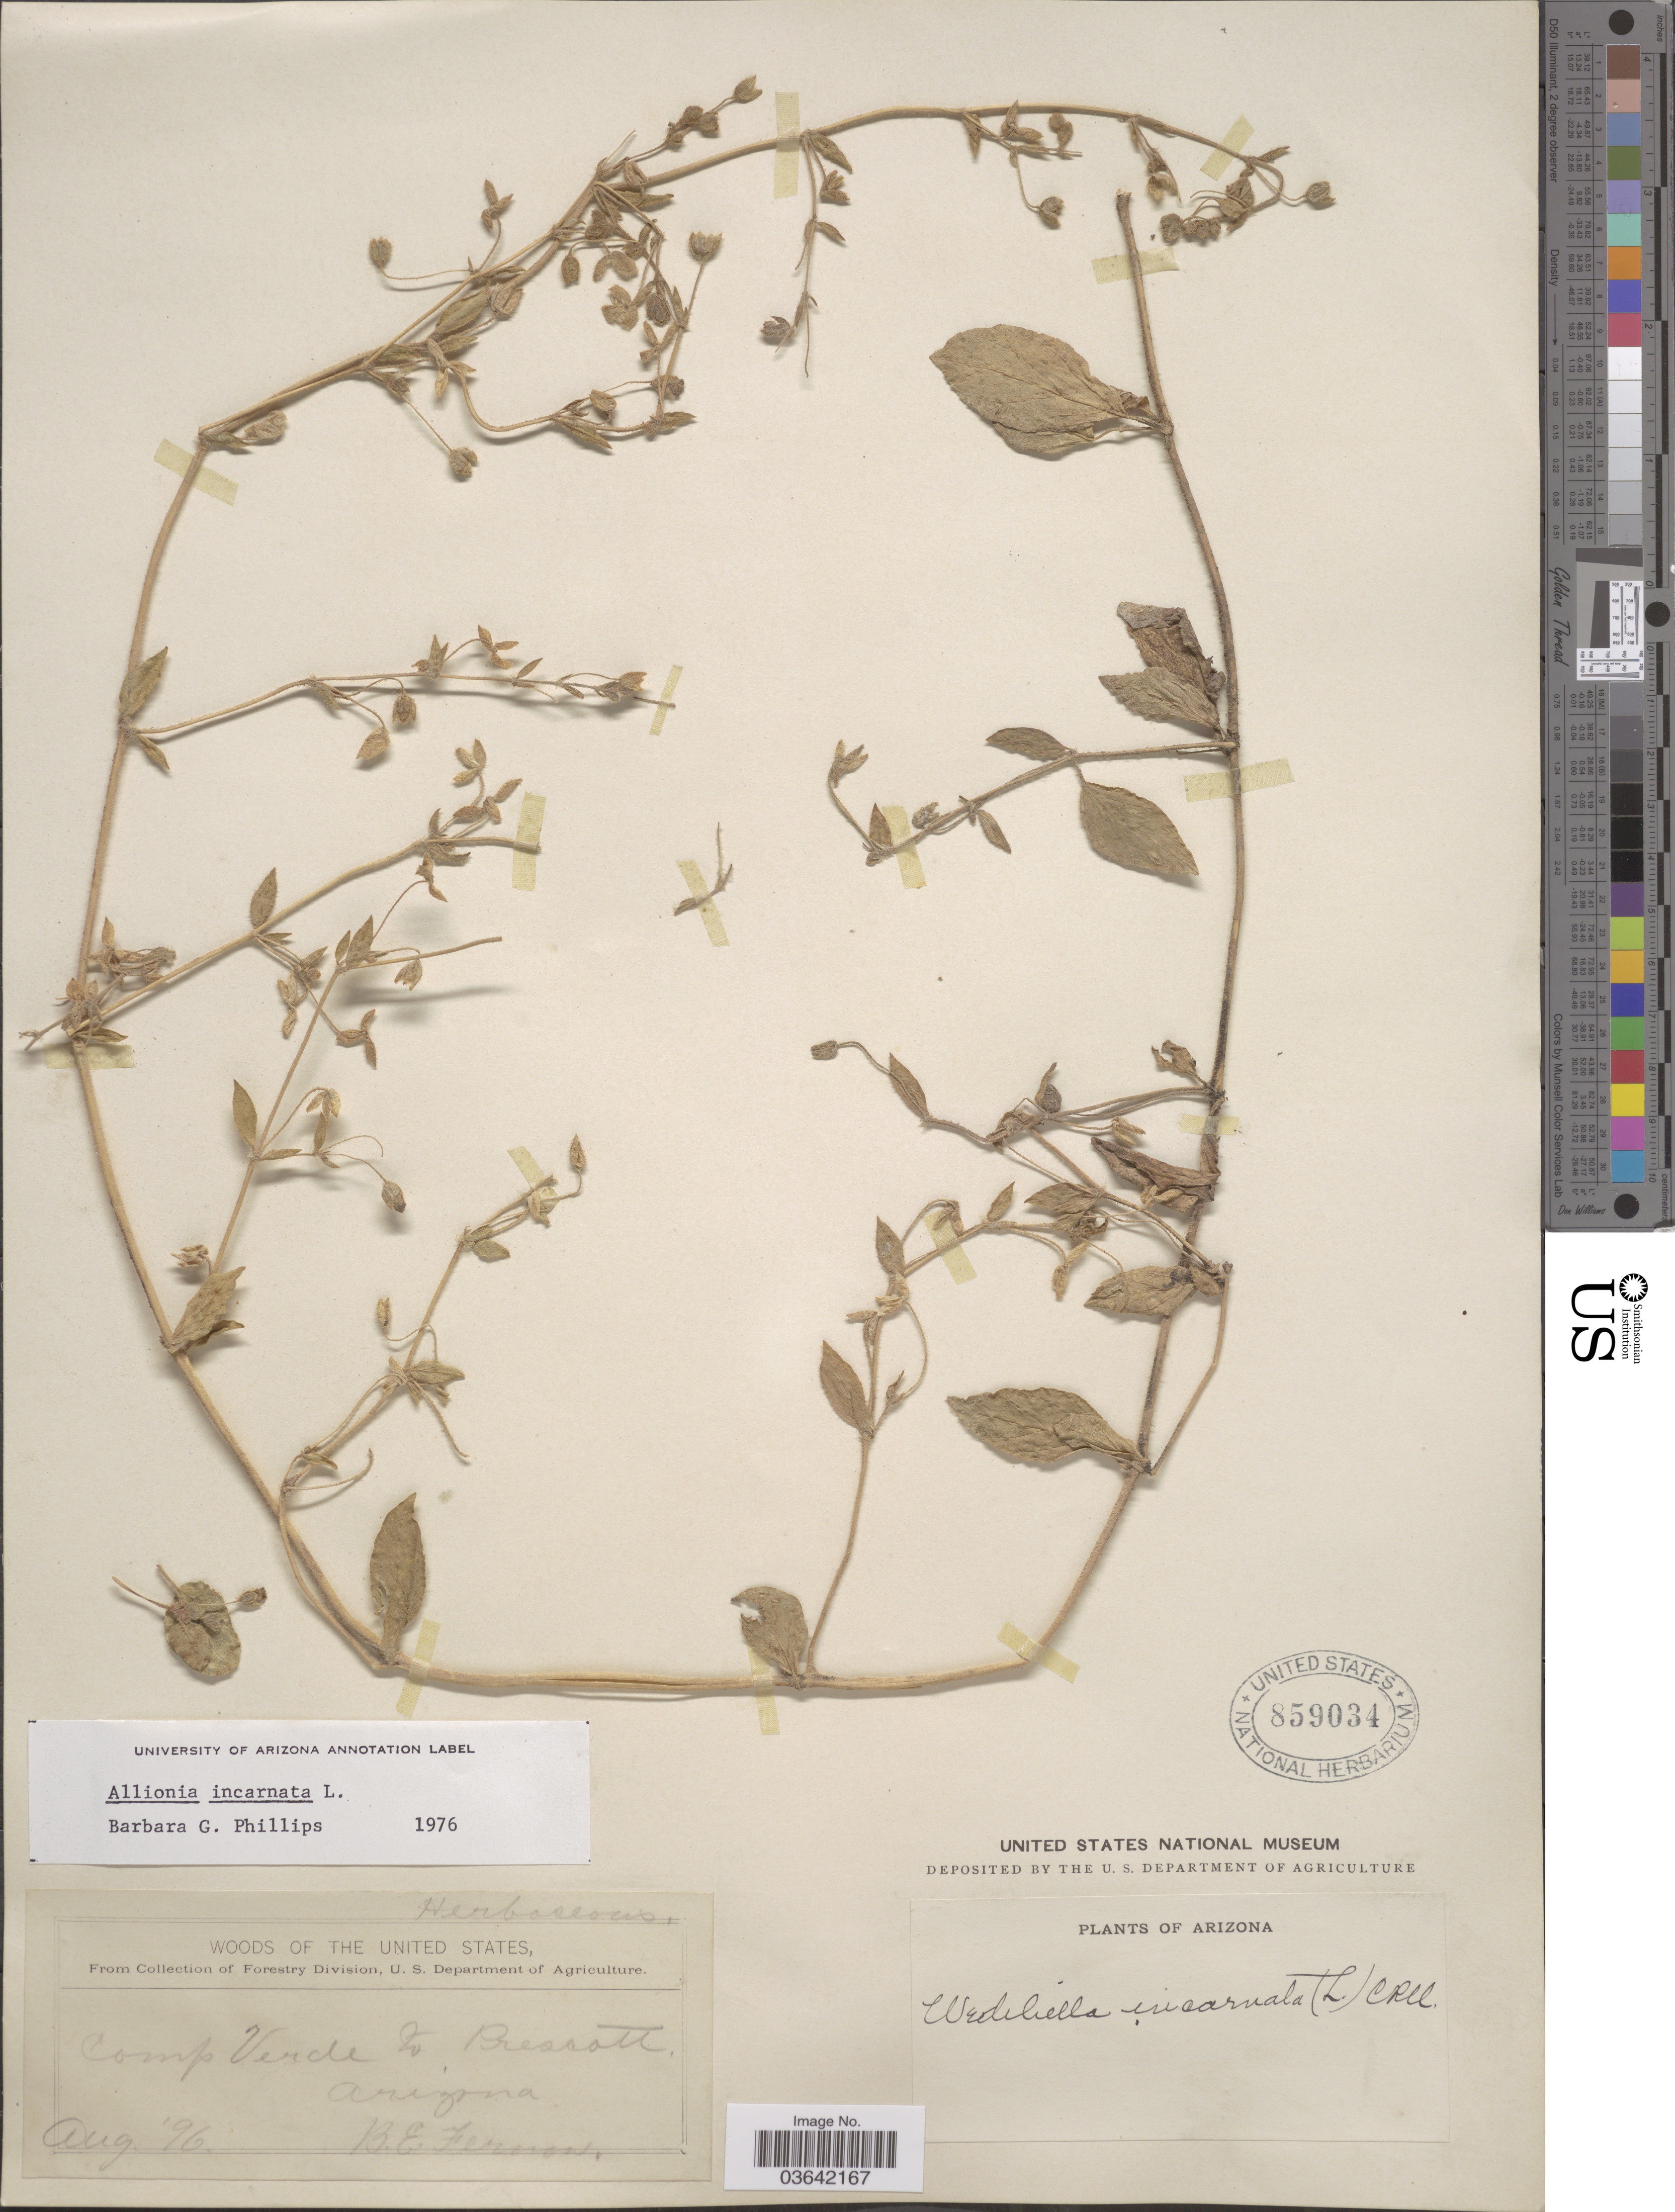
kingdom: Plantae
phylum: Tracheophyta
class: Magnoliopsida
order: Caryophyllales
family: Nyctaginaceae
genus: Allionia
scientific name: Allionia incarnata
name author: L.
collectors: B. Fernow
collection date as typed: Transcribed d/m/y: /8/96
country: United States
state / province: Arizona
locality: Camp Verde to Prescott.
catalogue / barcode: US 859034